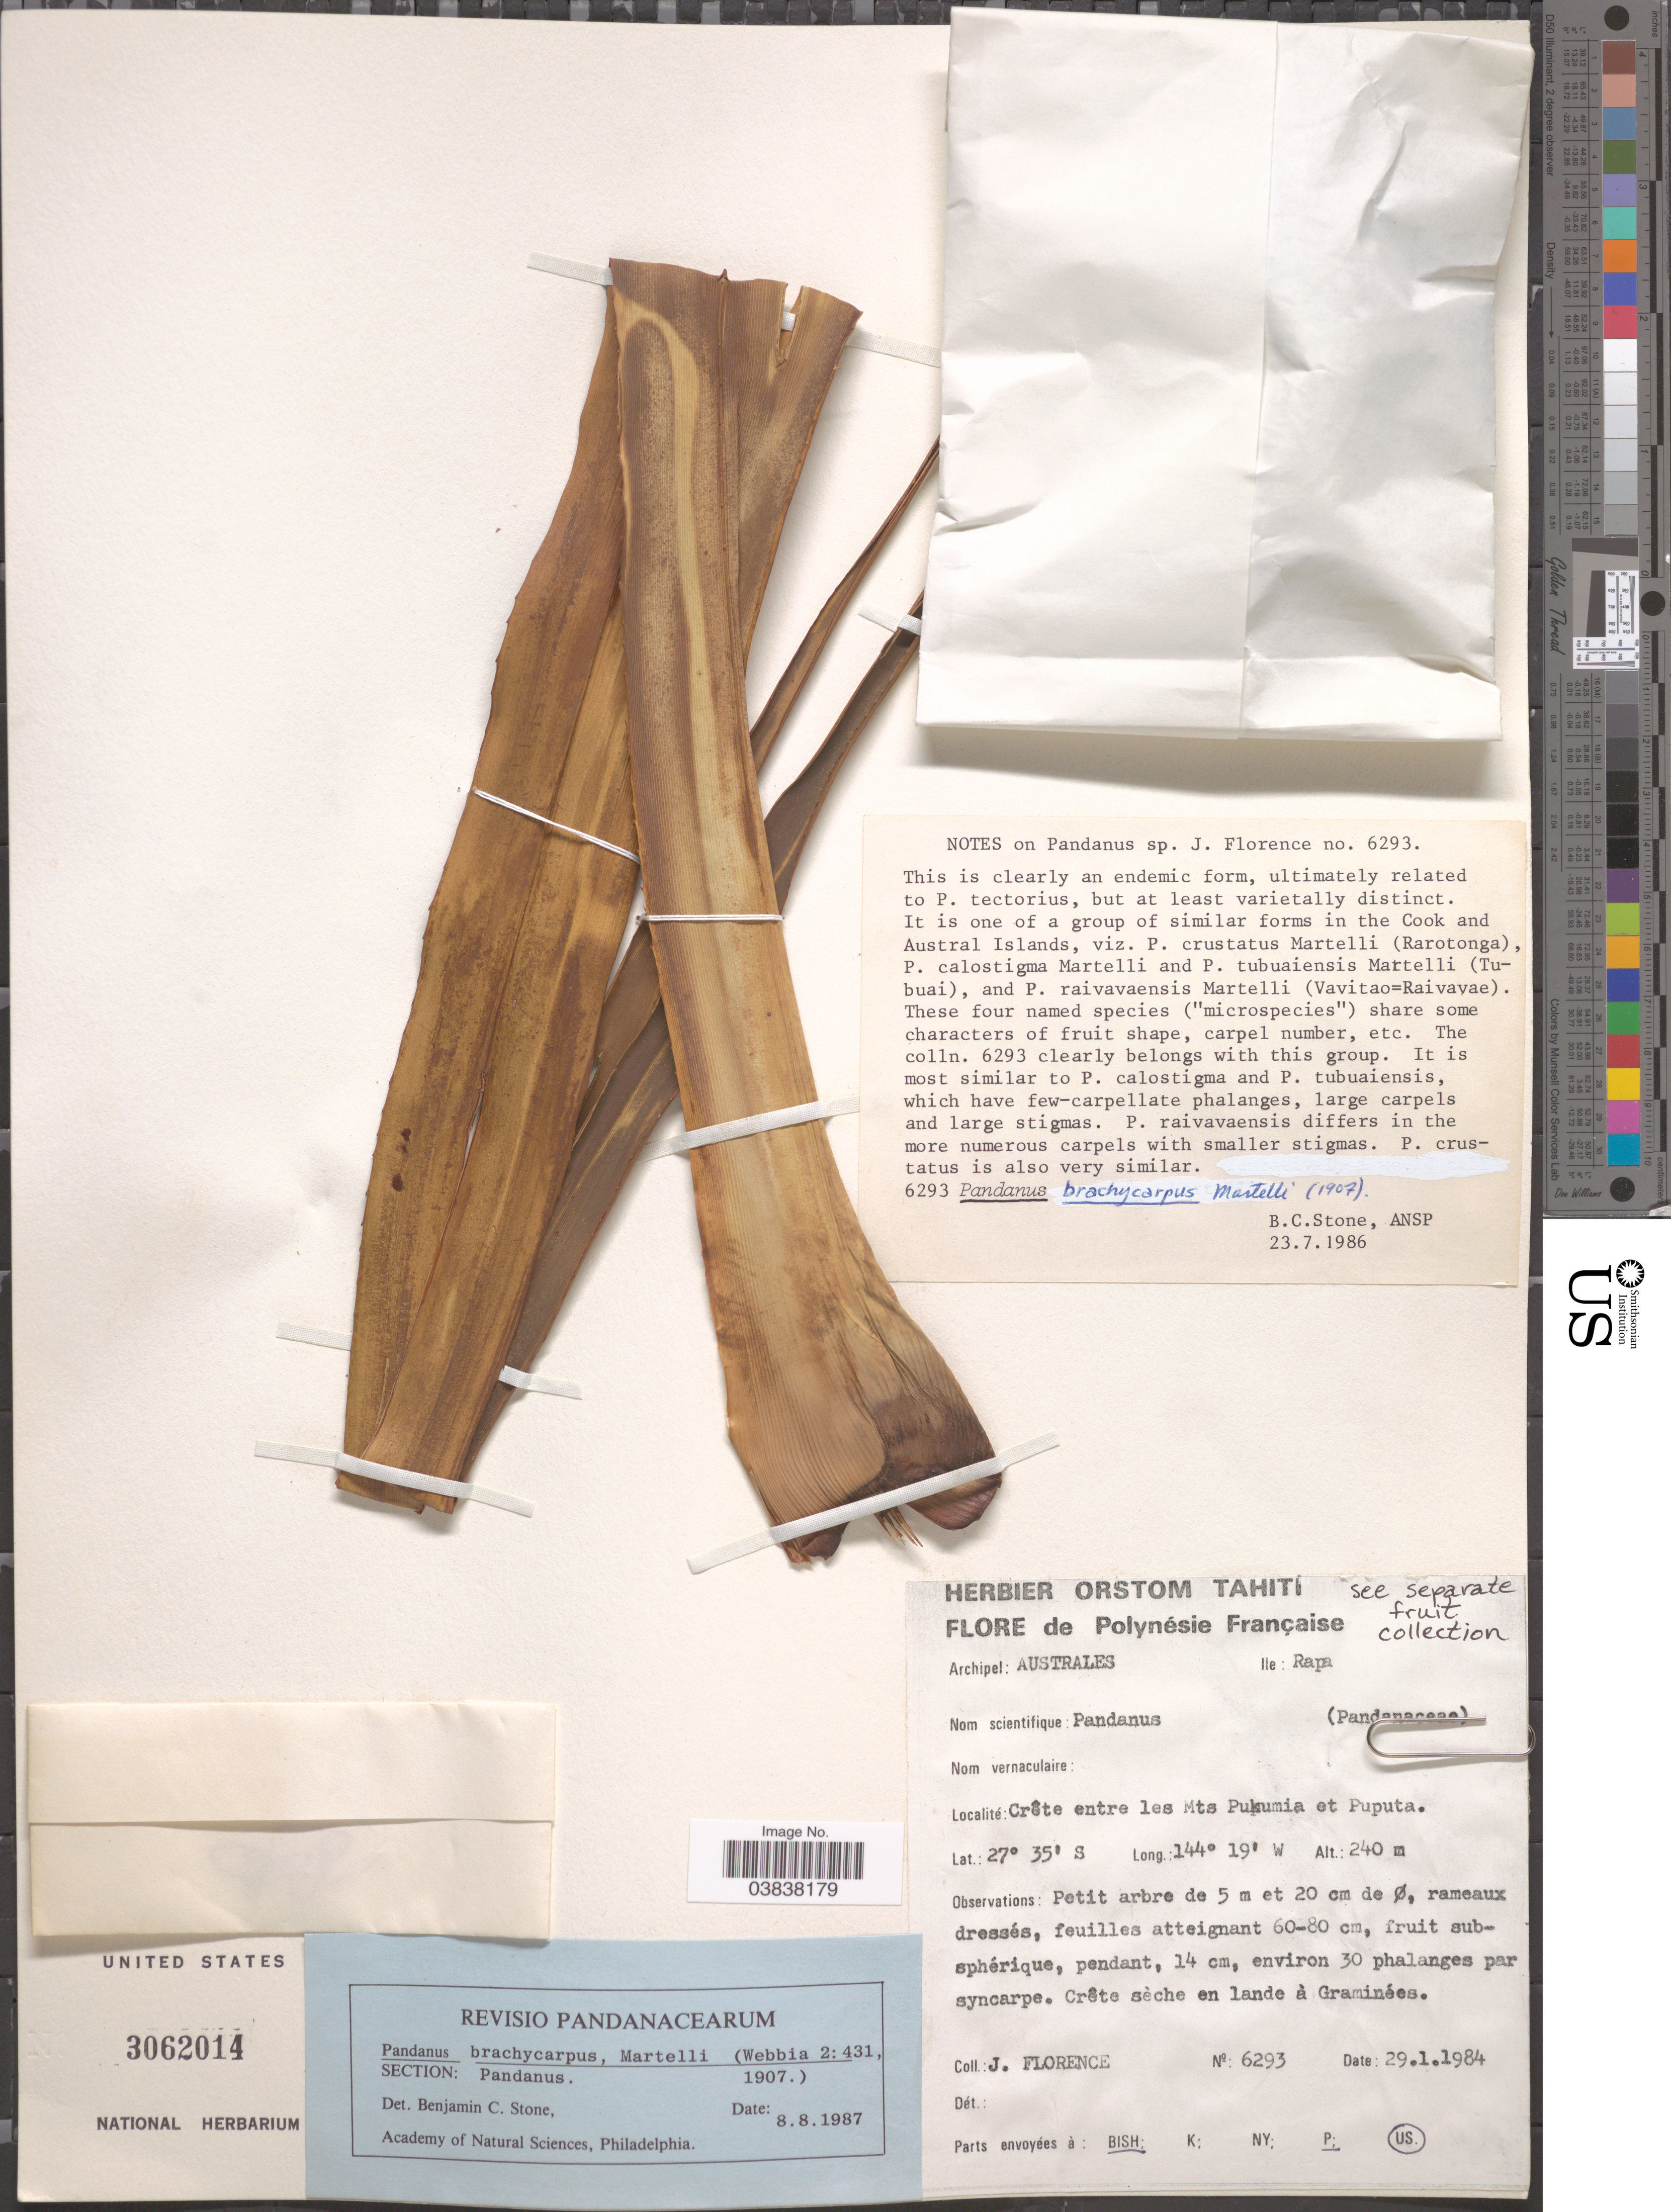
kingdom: Plantae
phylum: Tracheophyta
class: Liliopsida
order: Pandanales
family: Pandanaceae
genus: Pandanus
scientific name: Pandanus brachyspathus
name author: Martelli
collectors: J. Florence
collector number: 6293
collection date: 1984-01-29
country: French Polynesia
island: Rapa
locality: Polynésie Française. Archipel: Australes. Ile: Rapa. Crête entre les Mts Pukumia et Puputa.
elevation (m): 240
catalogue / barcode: US 3062014